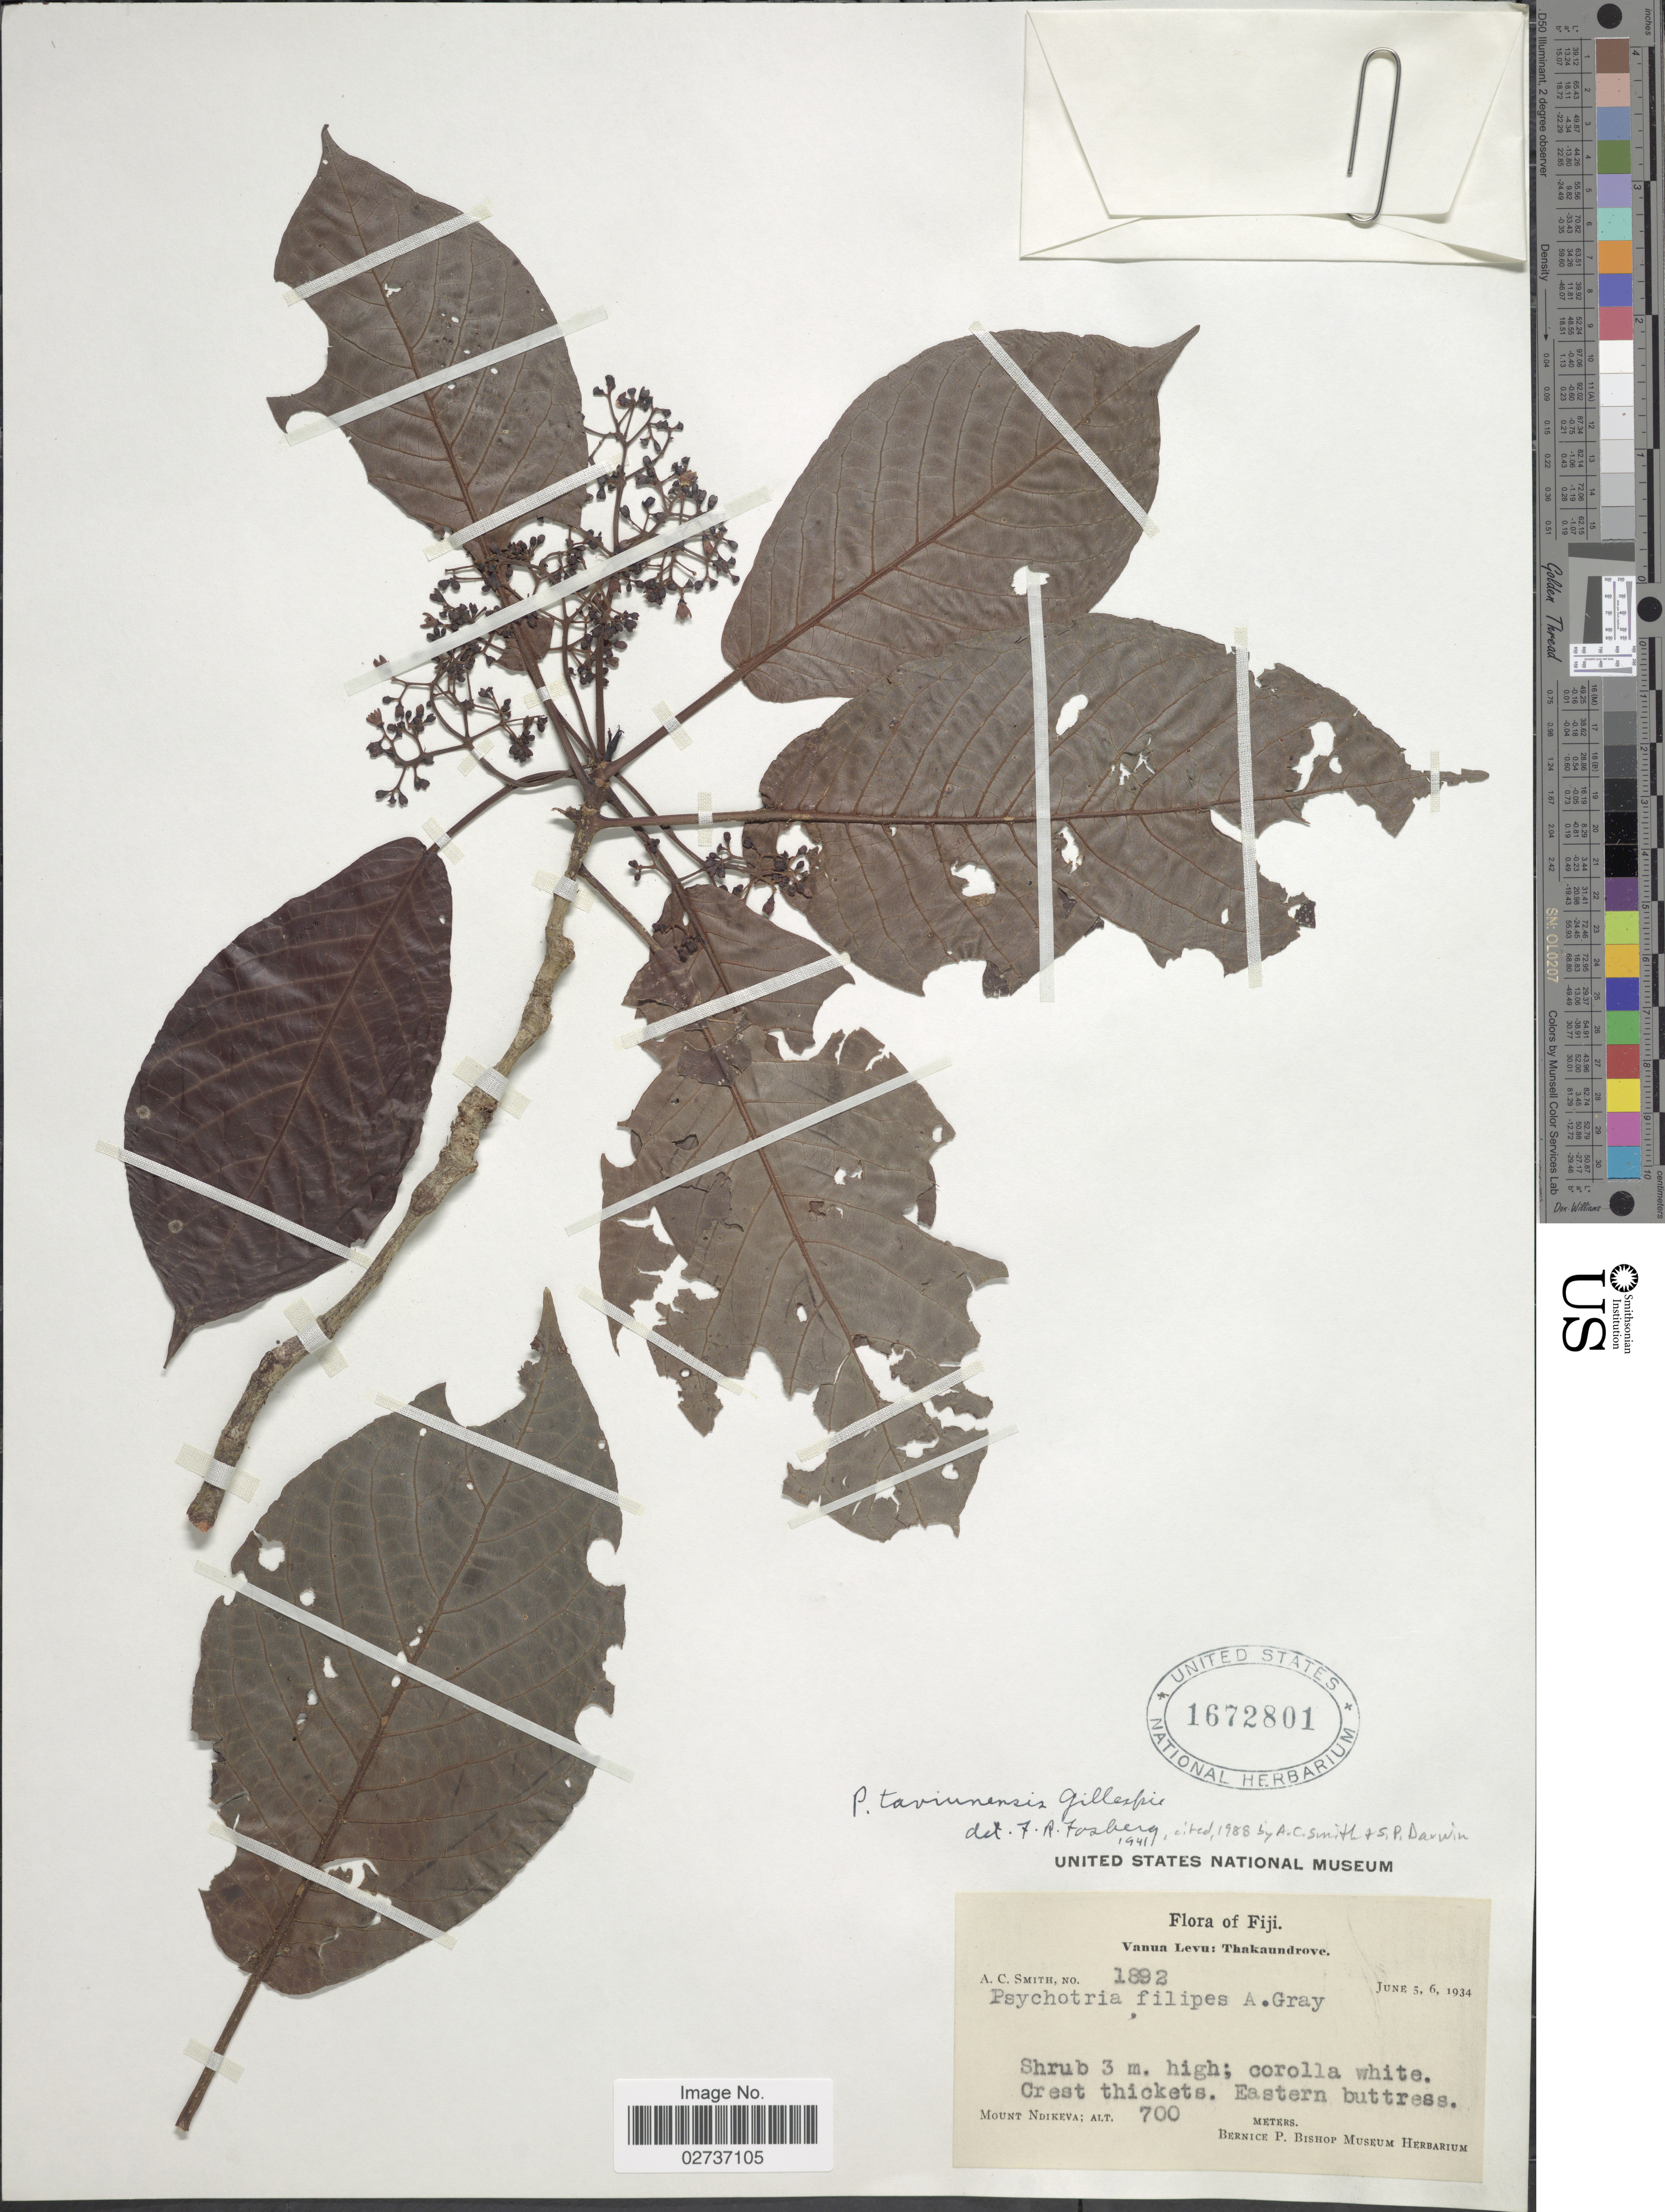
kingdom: Plantae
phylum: Tracheophyta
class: Magnoliopsida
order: Gentianales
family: Rubiaceae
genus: Psychotria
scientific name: Psychotria taviuniensis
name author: Gillespie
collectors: A. C. Smith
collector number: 1892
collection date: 1934-06-05/1934-06-06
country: Fiji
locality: Vanua Levu: Thakaundrove. Mount Ndikeva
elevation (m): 700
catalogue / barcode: US 1672801